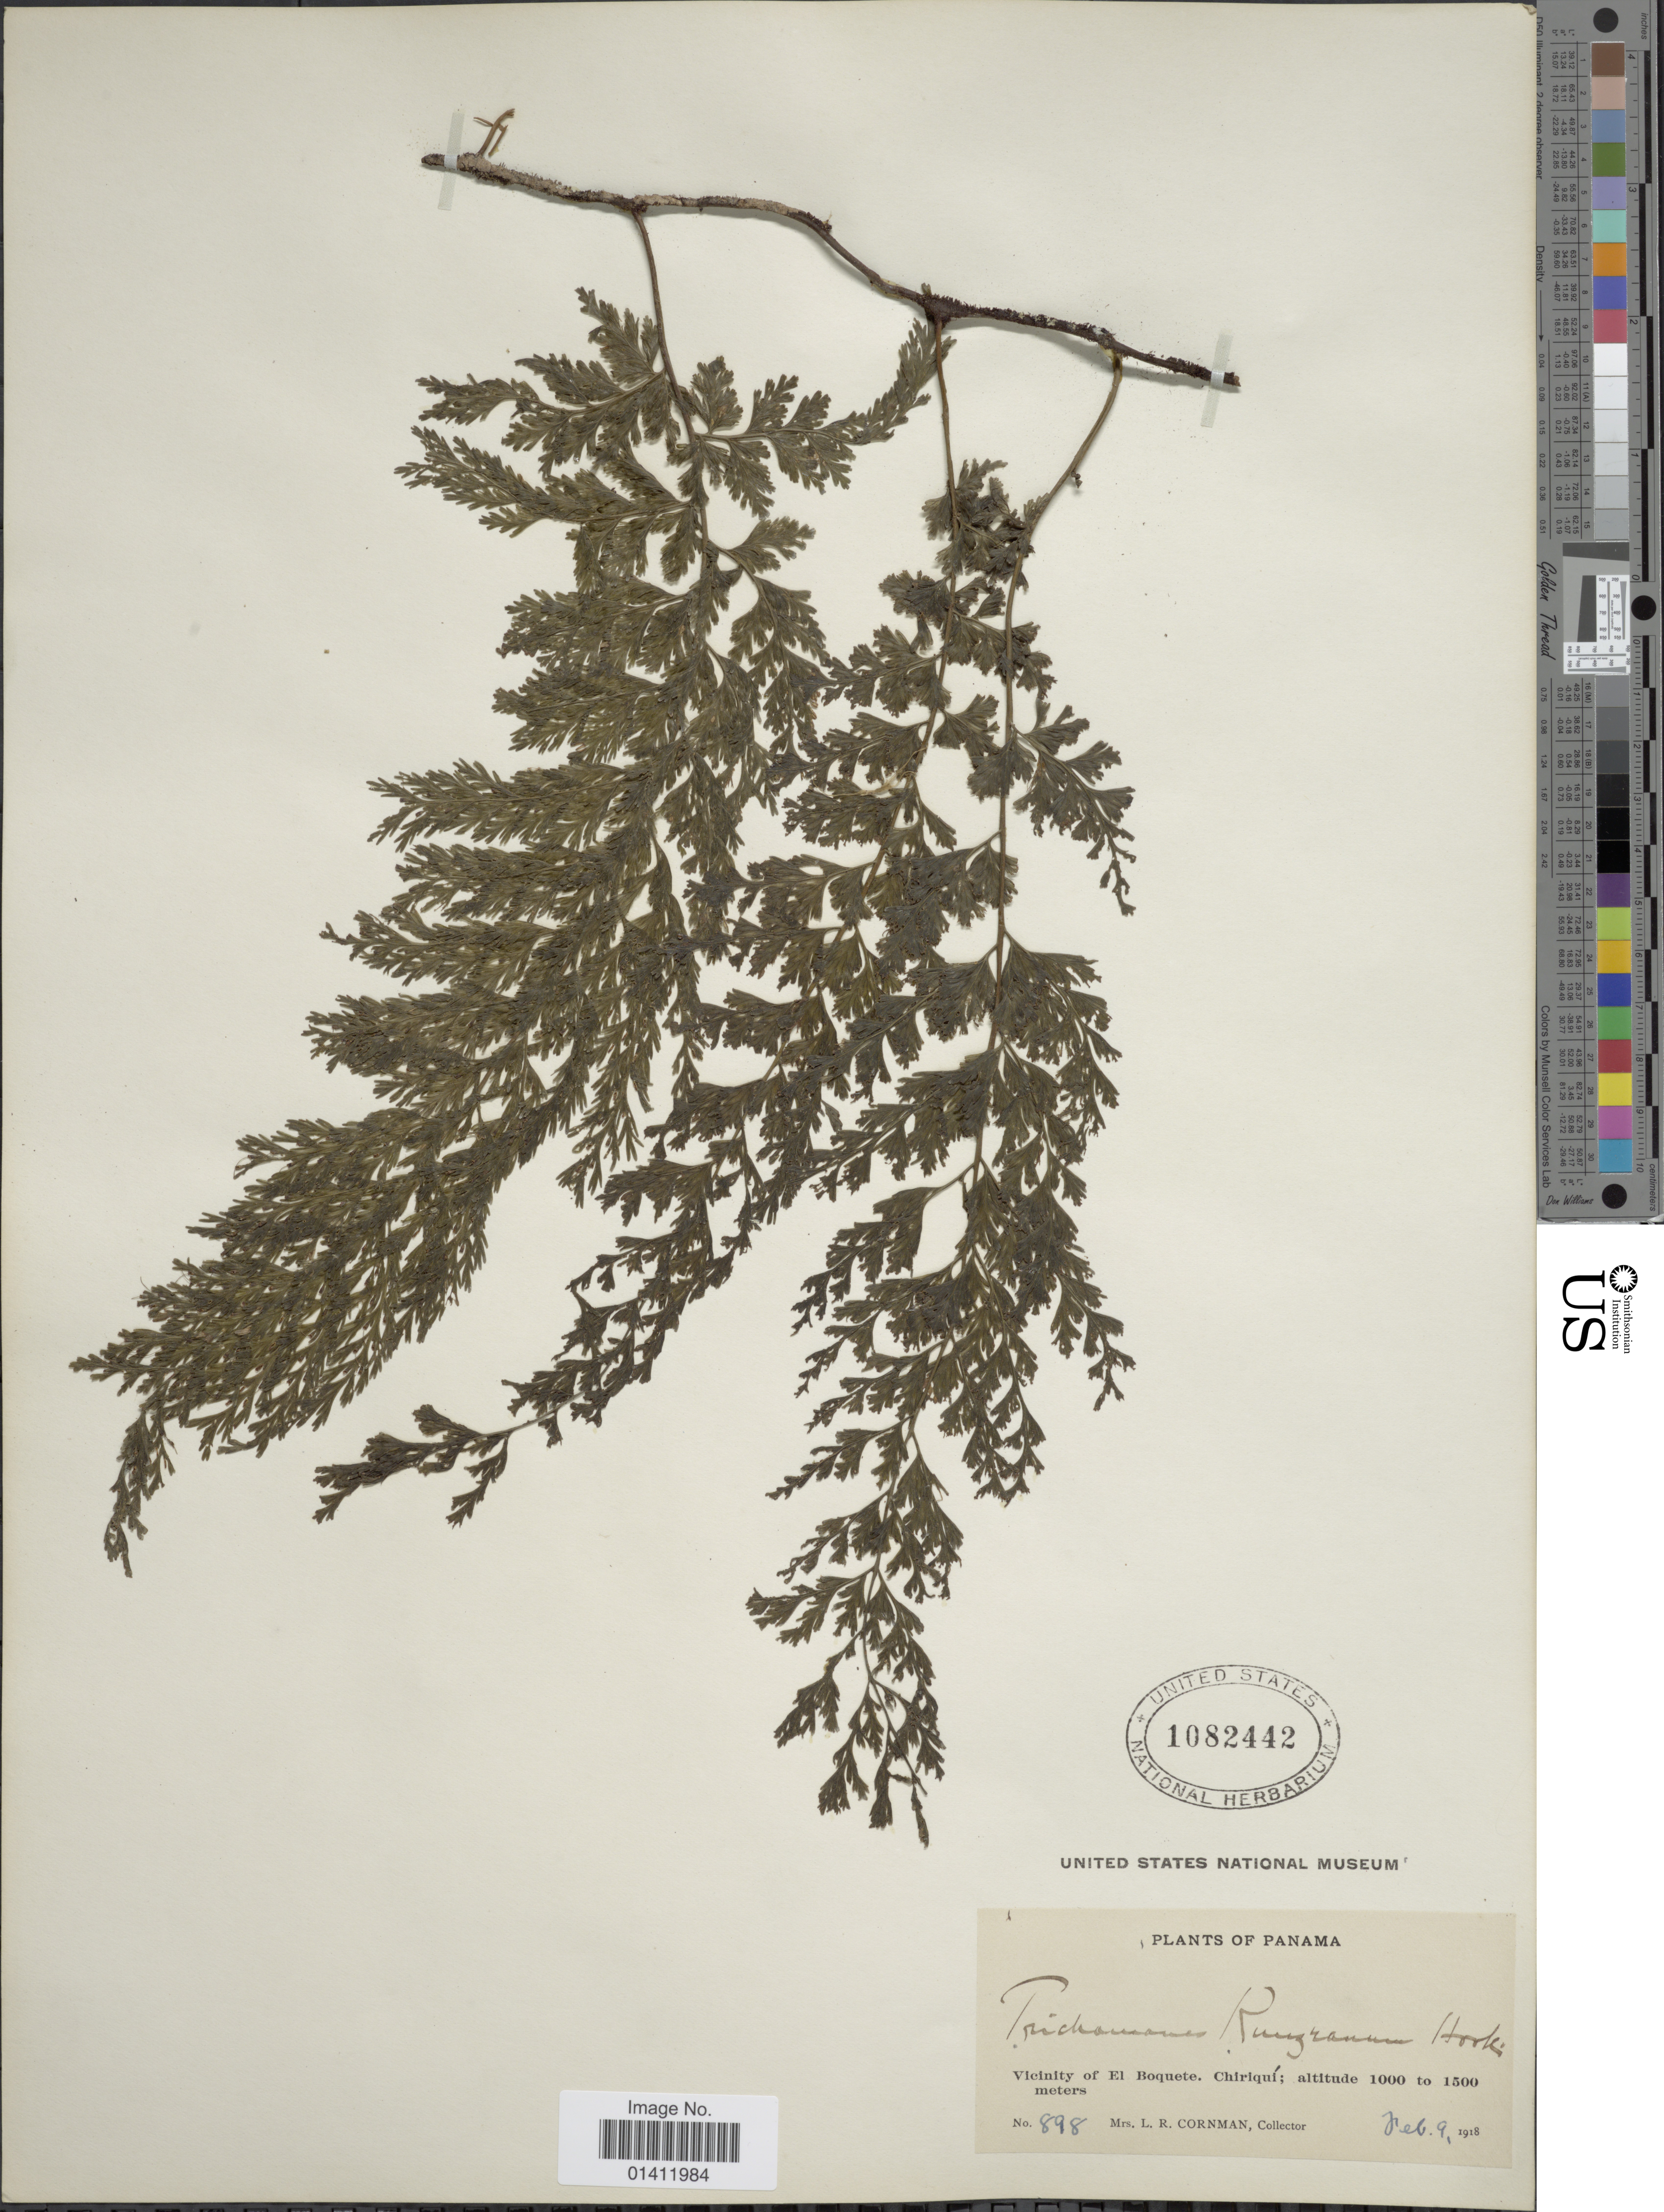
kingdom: Plantae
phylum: Tracheophyta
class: Polypodiopsida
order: Hymenophyllales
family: Hymenophyllaceae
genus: Vandenboschia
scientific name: Vandenboschia radicans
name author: (Sw.) Copel.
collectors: L. Cornman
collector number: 898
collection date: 1918-02-09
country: Panama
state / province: Chiriqui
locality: Vicinity of El Boquete.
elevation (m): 1000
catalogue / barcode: US 1082442